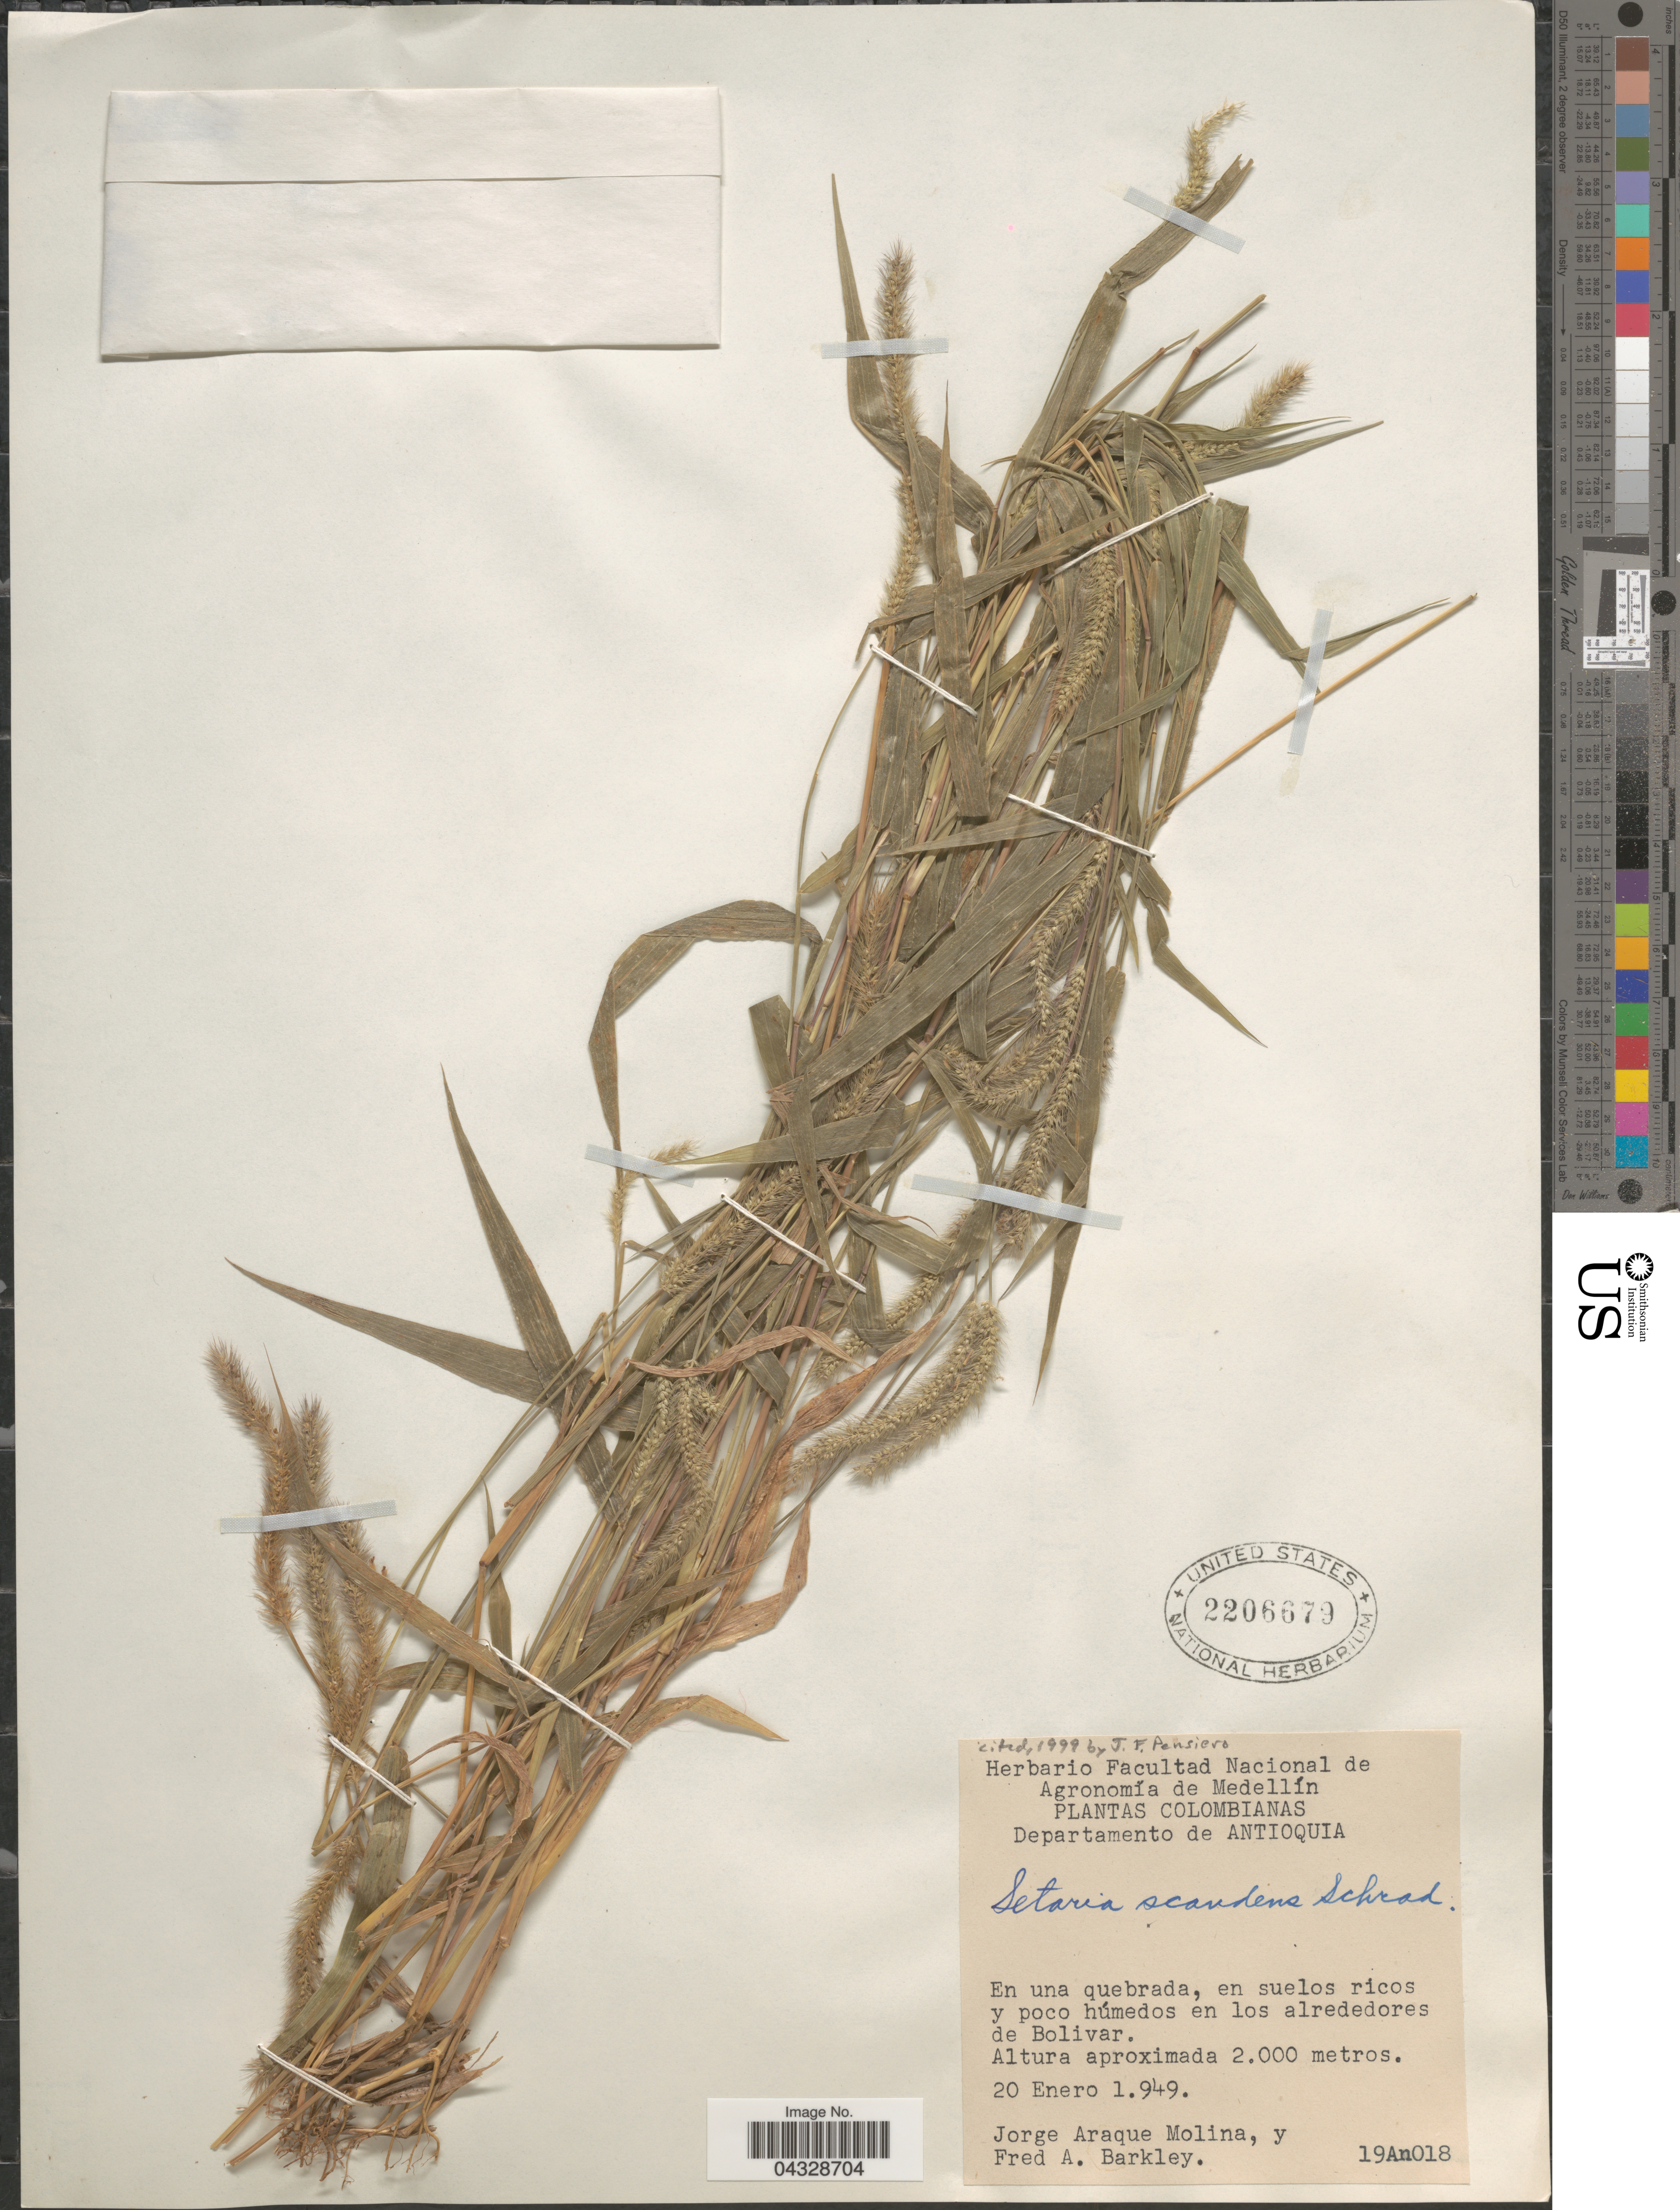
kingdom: Plantae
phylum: Tracheophyta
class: Liliopsida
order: Poales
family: Poaceae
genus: Setaria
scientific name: Setaria scandens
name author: Schrad. ex Schult.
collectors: J. Araque Molina & F. A. Barkley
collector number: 19An018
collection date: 1949-01-20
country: Colombia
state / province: Antioquia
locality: Departamento de Antioquia. En una quebrada, en suelos ricos y poco húmedos en los alrededores de Bolivar.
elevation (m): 2000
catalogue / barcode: US 2206679